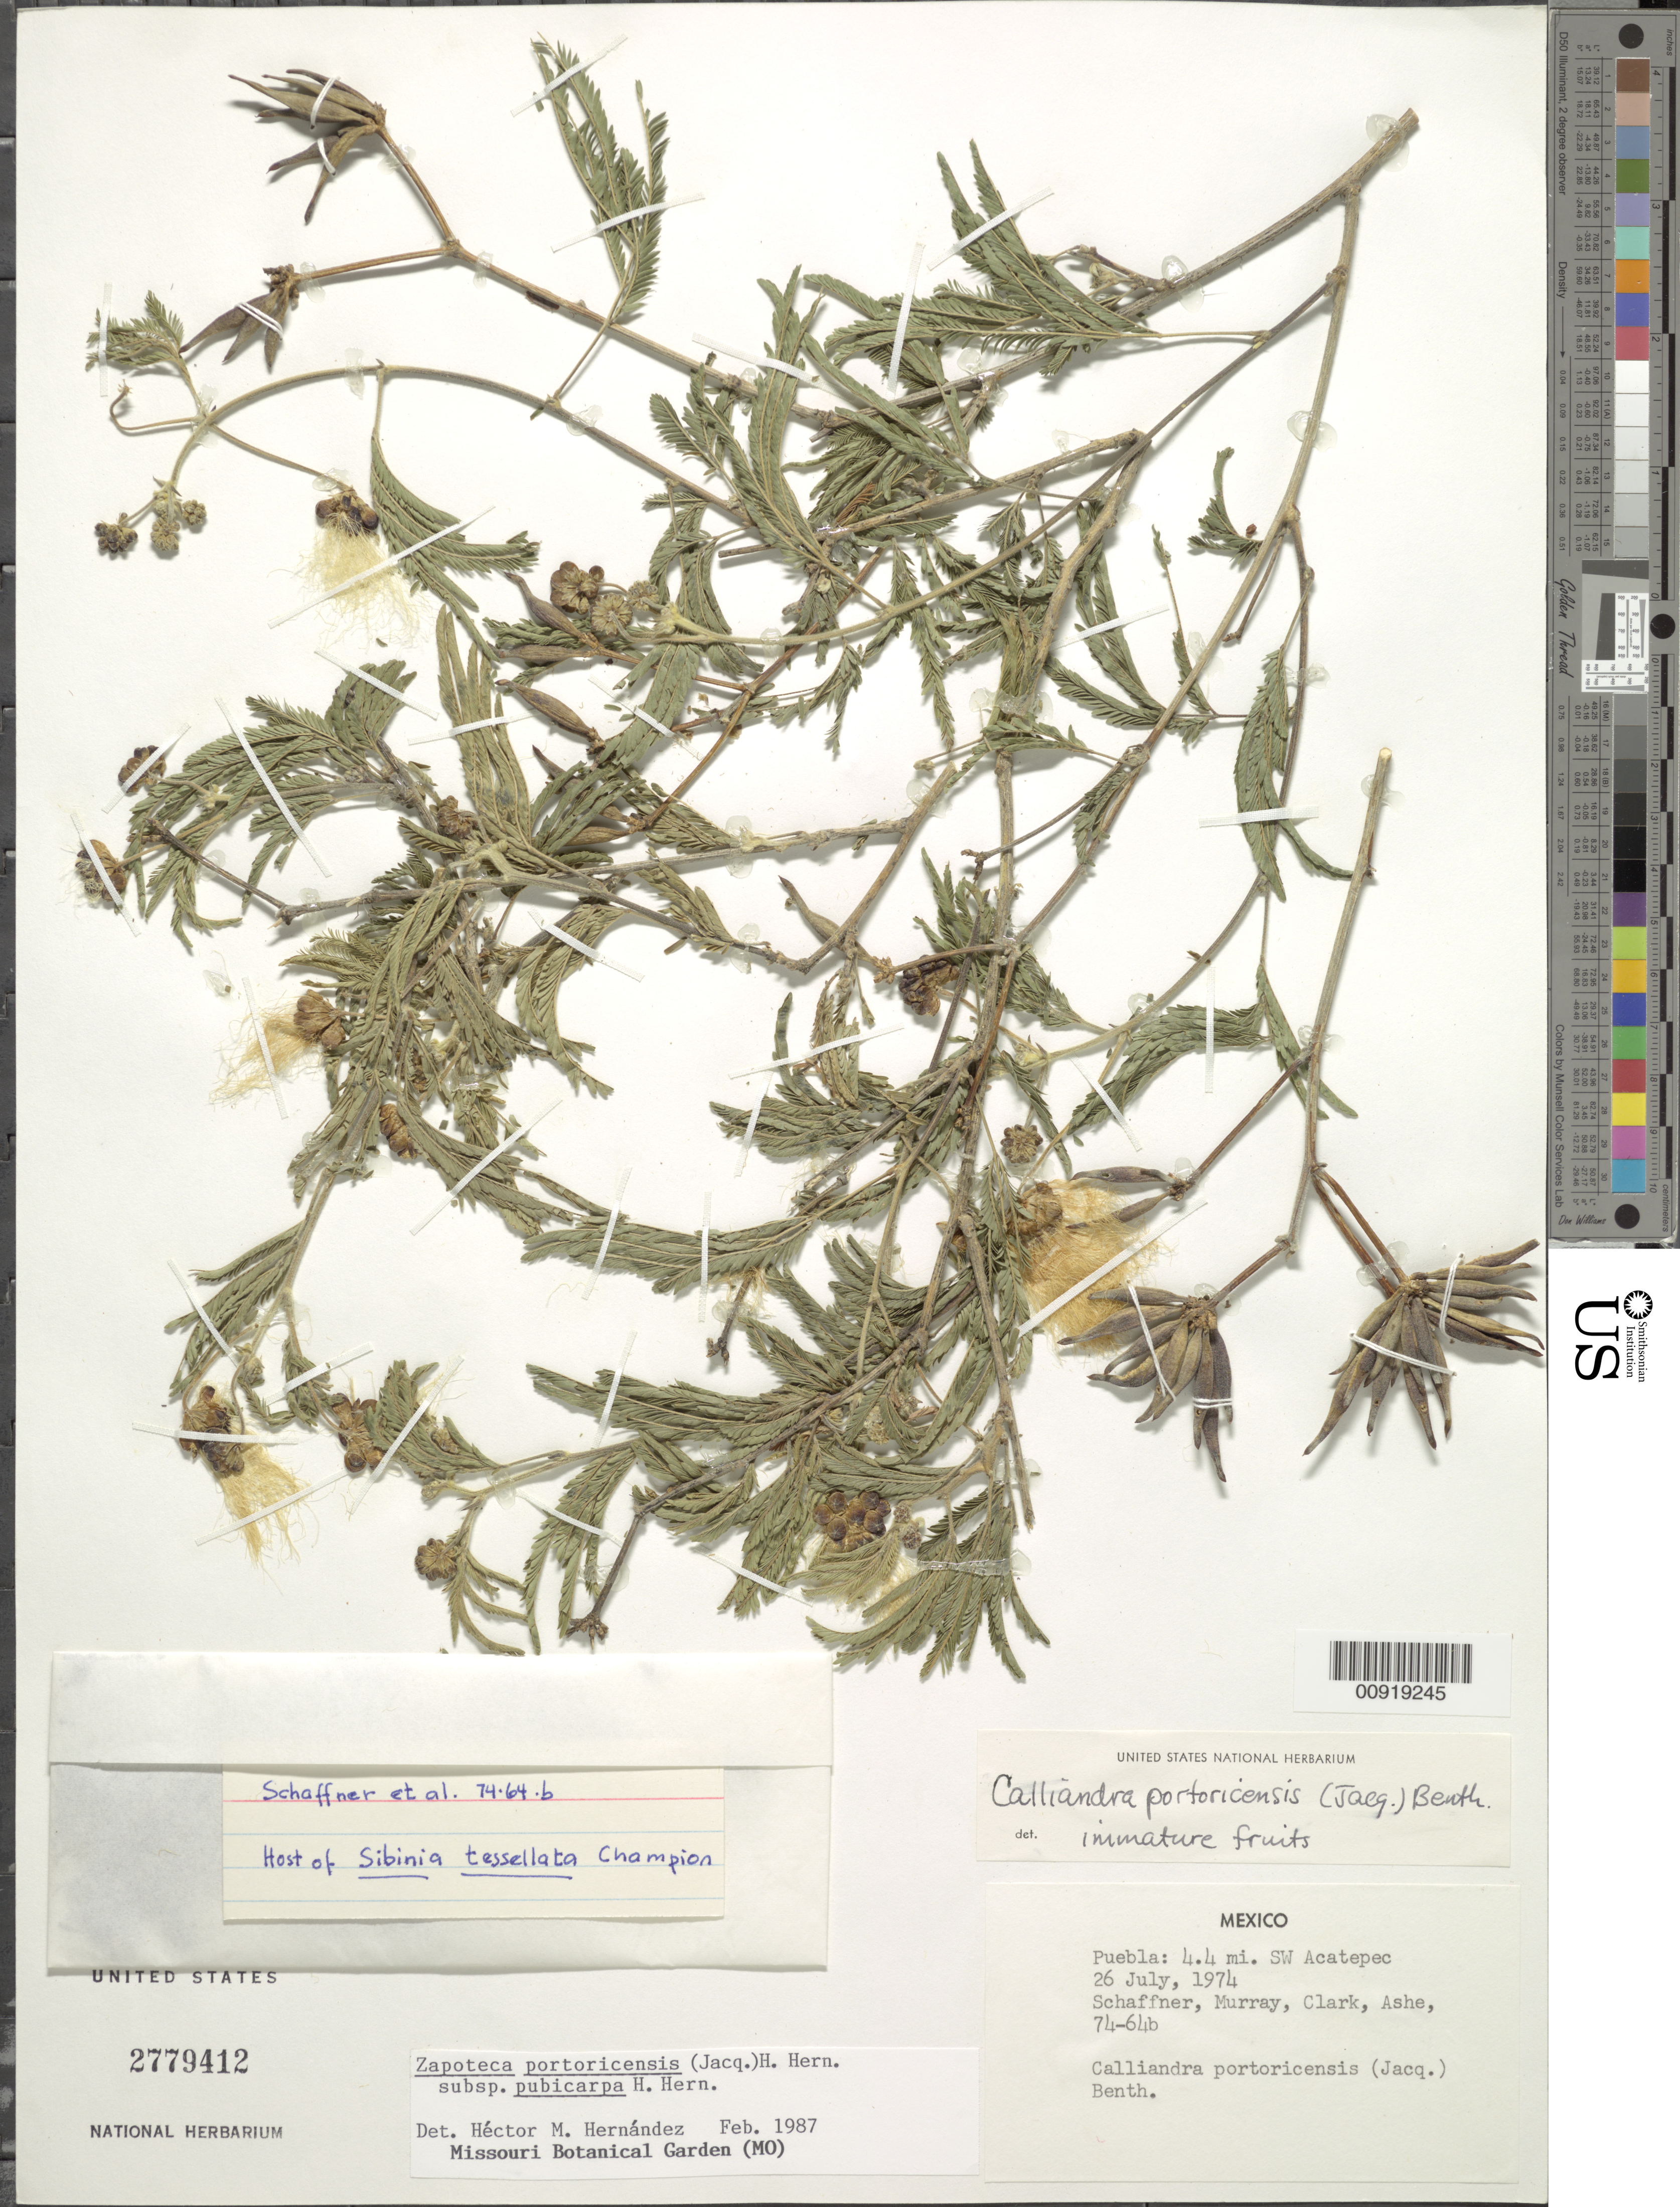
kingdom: Plantae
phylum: Tracheophyta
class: Magnoliopsida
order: Fabales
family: Fabaceae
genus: Zapoteca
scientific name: Zapoteca portoricensis subsp. pubicarpa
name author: H.M. Hern.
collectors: -. Schaffner, Murray, --, -- Clark & -- Ashe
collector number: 74-64b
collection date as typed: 26 Jul 1974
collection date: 1974-07-26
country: Mexico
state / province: Puebla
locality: Puebla: 4.4 mi. SW Acatepec.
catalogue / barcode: US 2779412